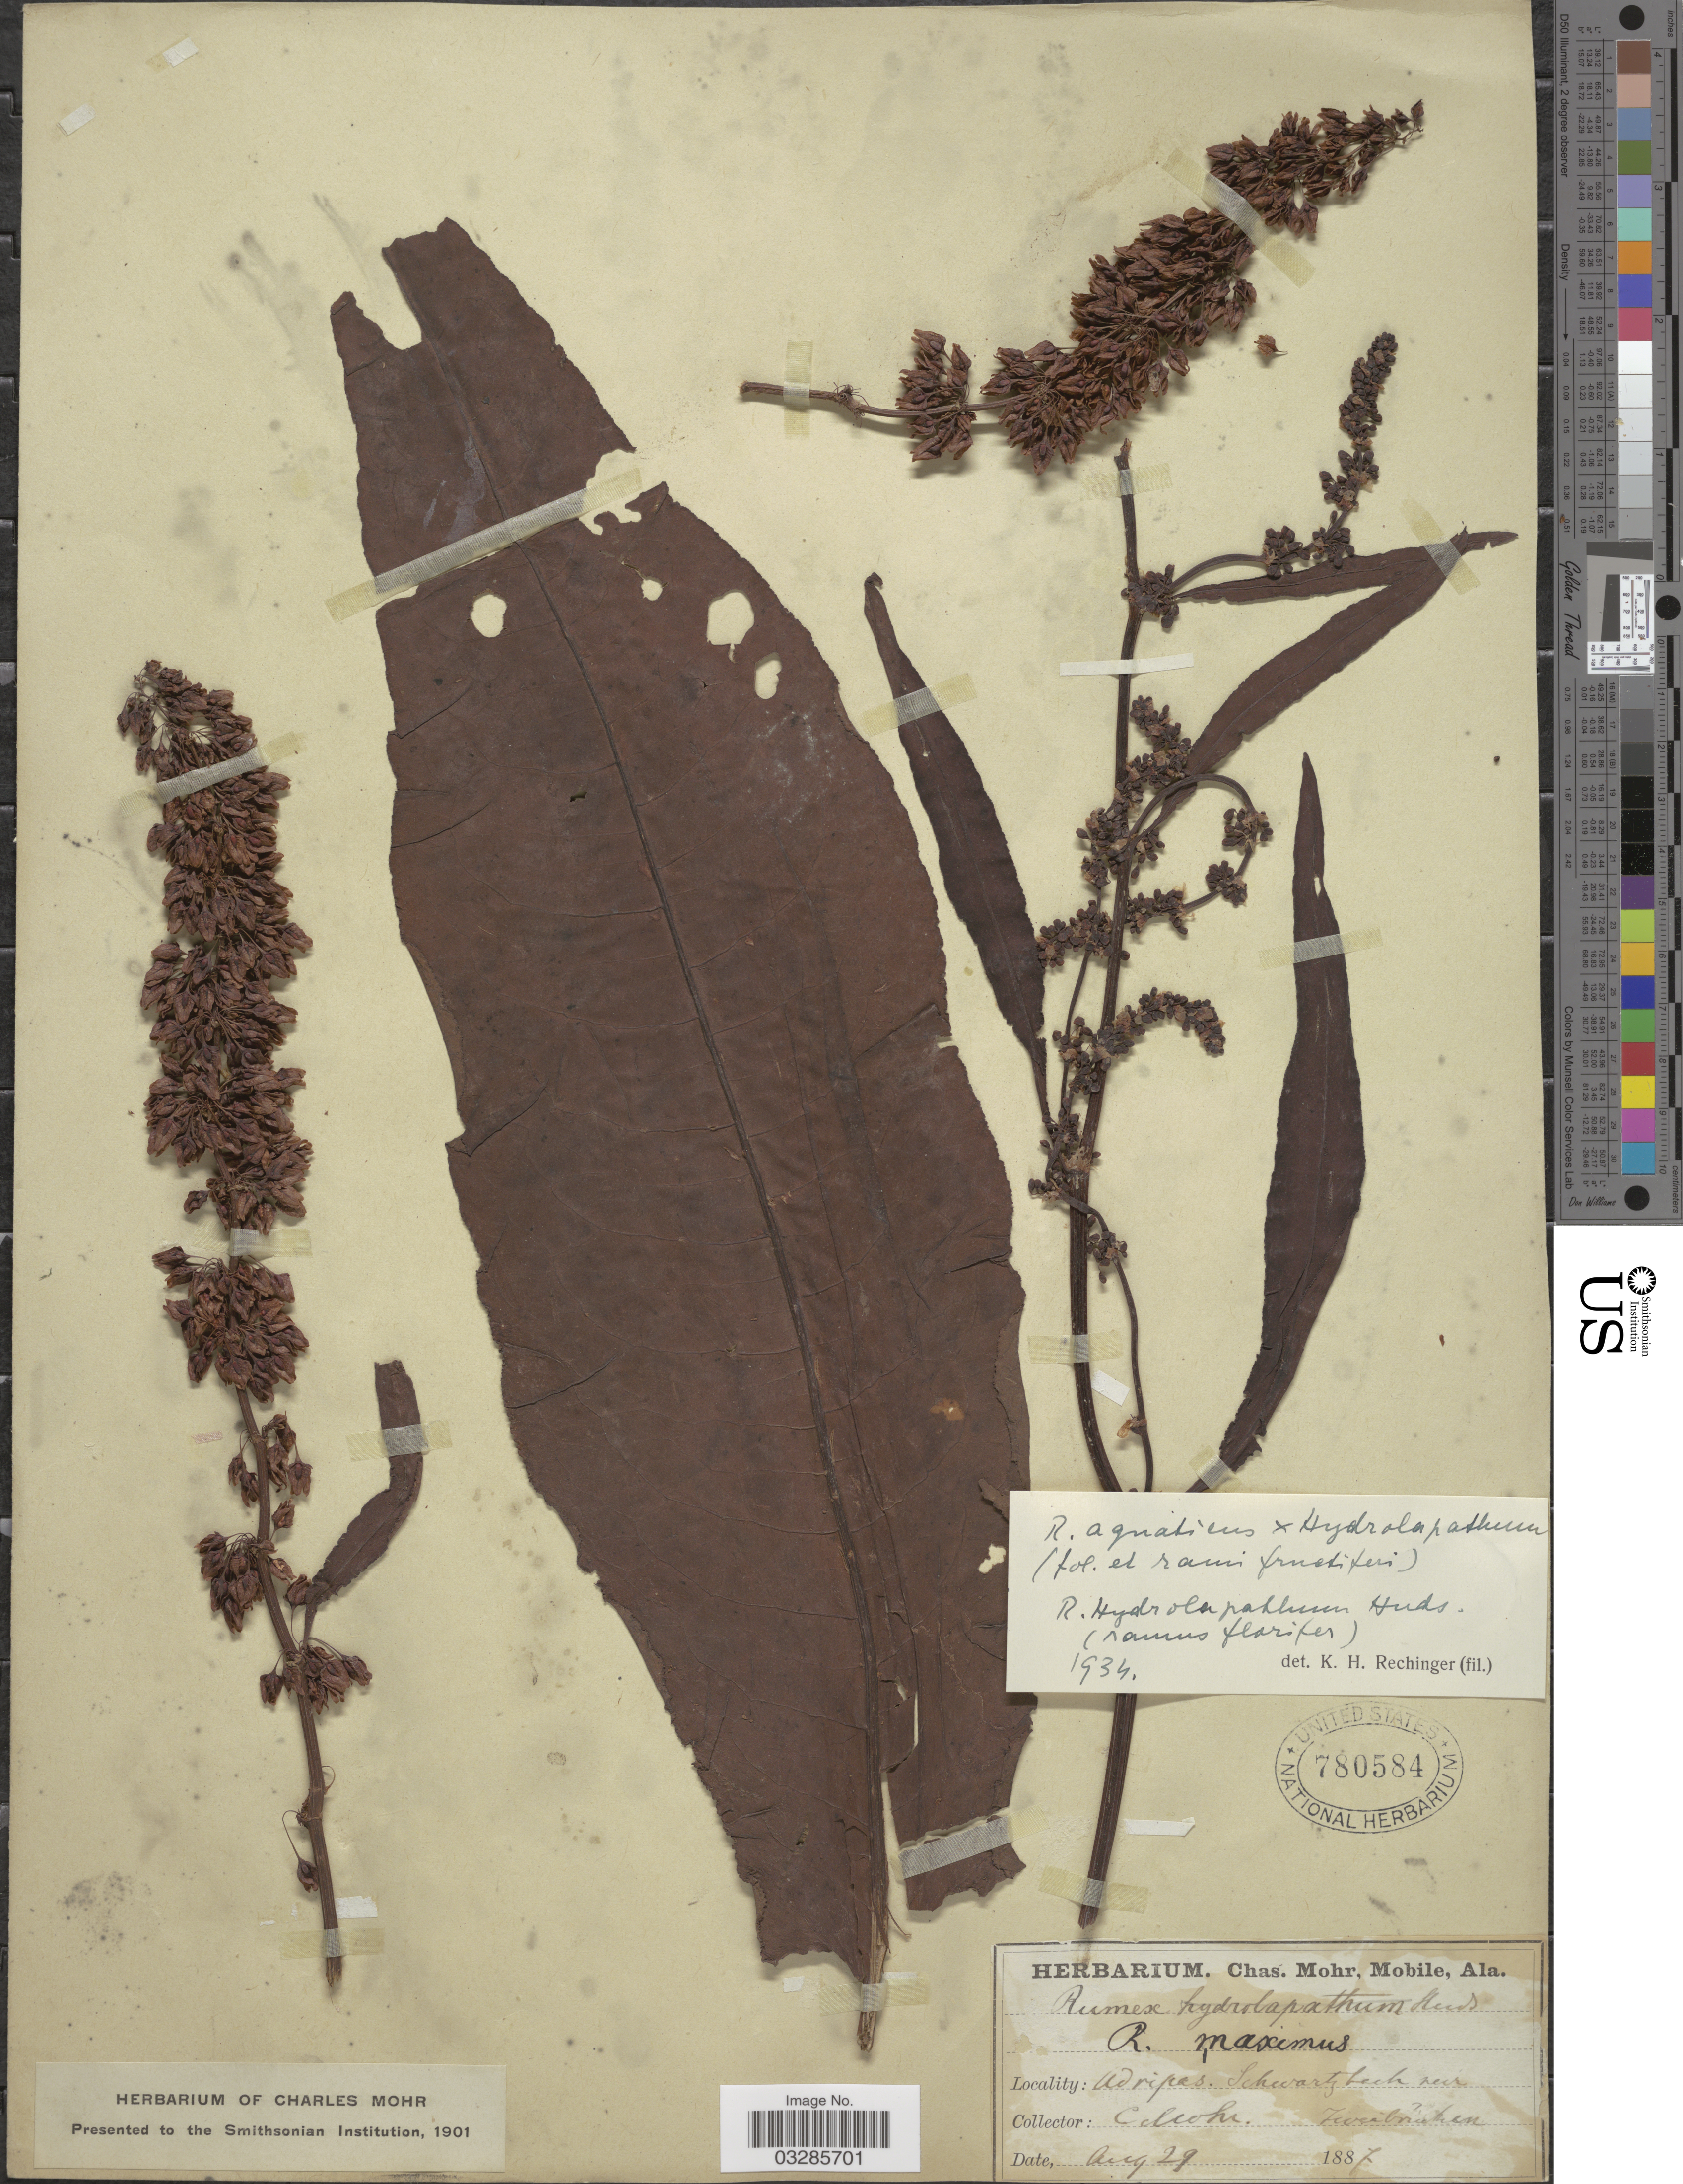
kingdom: Plantae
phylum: Tracheophyta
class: Magnoliopsida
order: Caryophyllales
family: Polygonaceae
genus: Rumex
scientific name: Rumex hydrolapathum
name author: Huds.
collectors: Mohr, C. T. (herbarium)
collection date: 1887-08-29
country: Germany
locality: Ad ripas Schwartzbach near Zweibrucken.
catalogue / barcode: US 780584